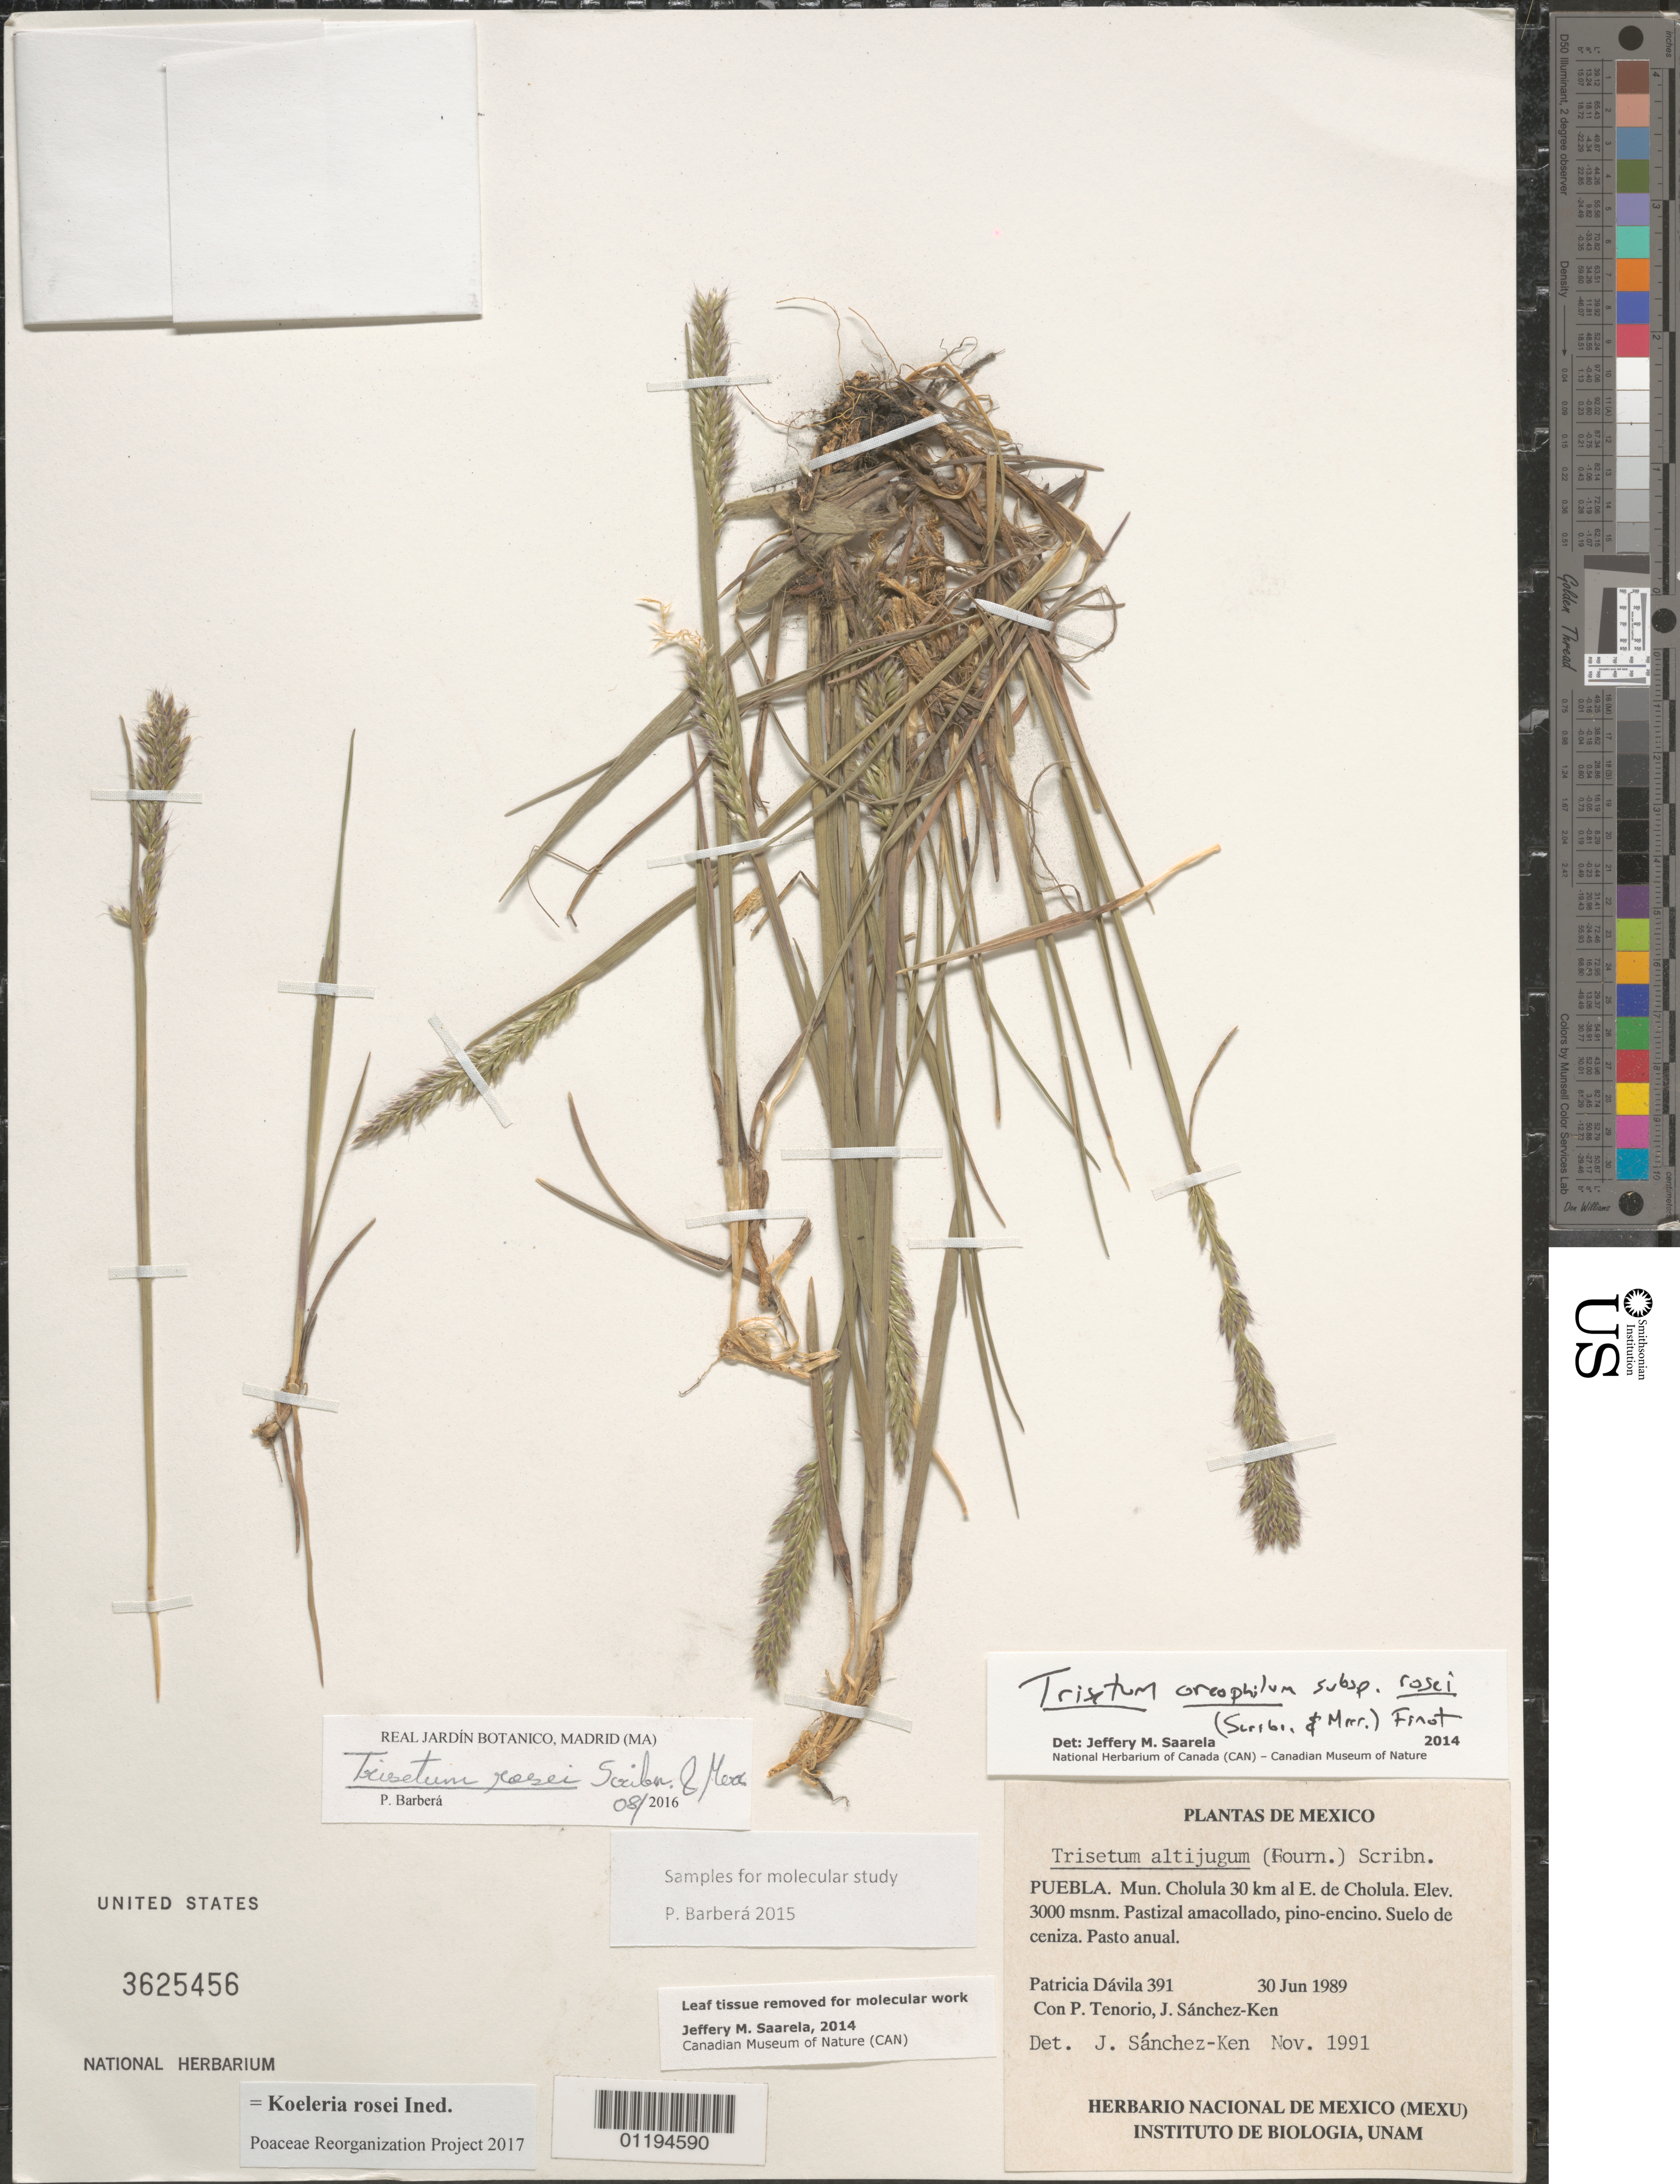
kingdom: Plantae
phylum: Tracheophyta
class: Liliopsida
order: Poales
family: Poaceae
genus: Koeleria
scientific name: Koeleria rosei ined.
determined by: Poaceae Reorganization Project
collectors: P. Dávila, Tenorio, P. & J. G. Sánchez-Ken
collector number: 391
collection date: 1989-06-30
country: Mexico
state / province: Puebla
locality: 30 km E of Cholula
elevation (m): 3000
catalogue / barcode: US 3625456